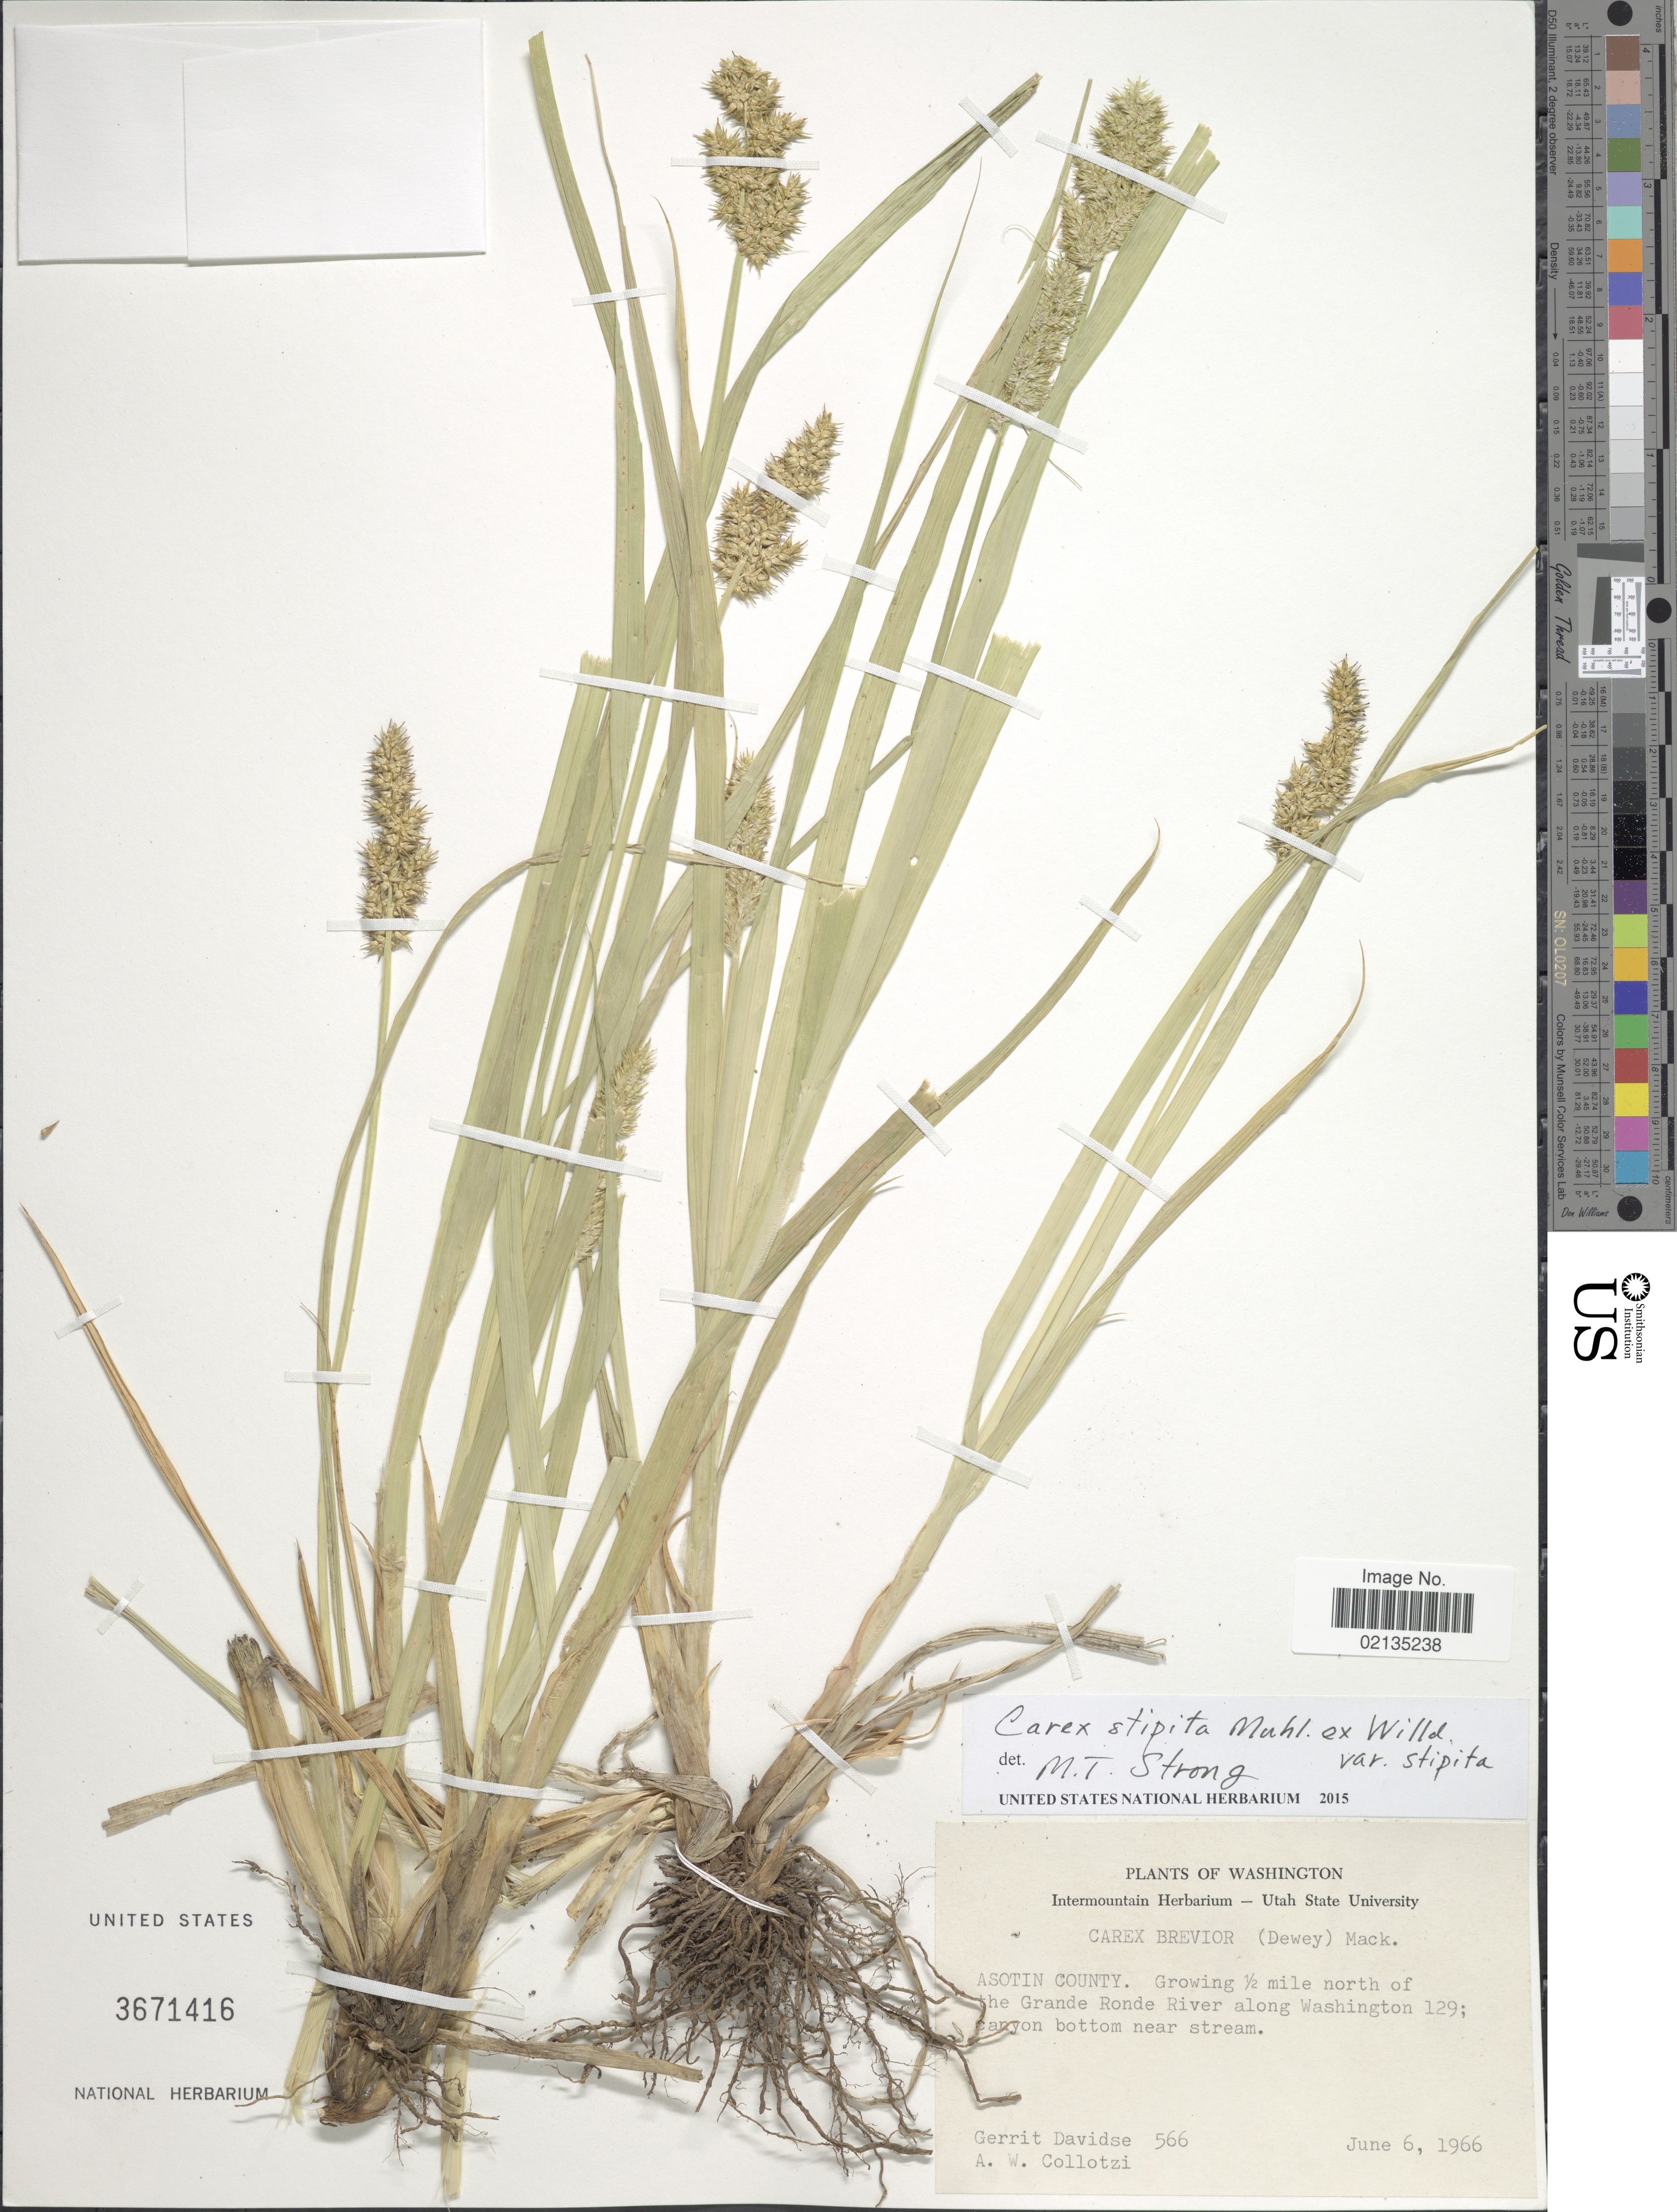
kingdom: Plantae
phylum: Tracheophyta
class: Liliopsida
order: Poales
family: Cyperaceae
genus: Carex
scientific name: Carex stipata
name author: Muhl. ex Willd.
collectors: G. Davidse & A. W. Collotzi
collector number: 566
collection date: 1966-06-06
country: United States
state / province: Washington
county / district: Asotin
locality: Asotin County. Growing ½ mile north of the grande Ronde River along Washington129 canyonbottom near stream.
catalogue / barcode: US 3671416